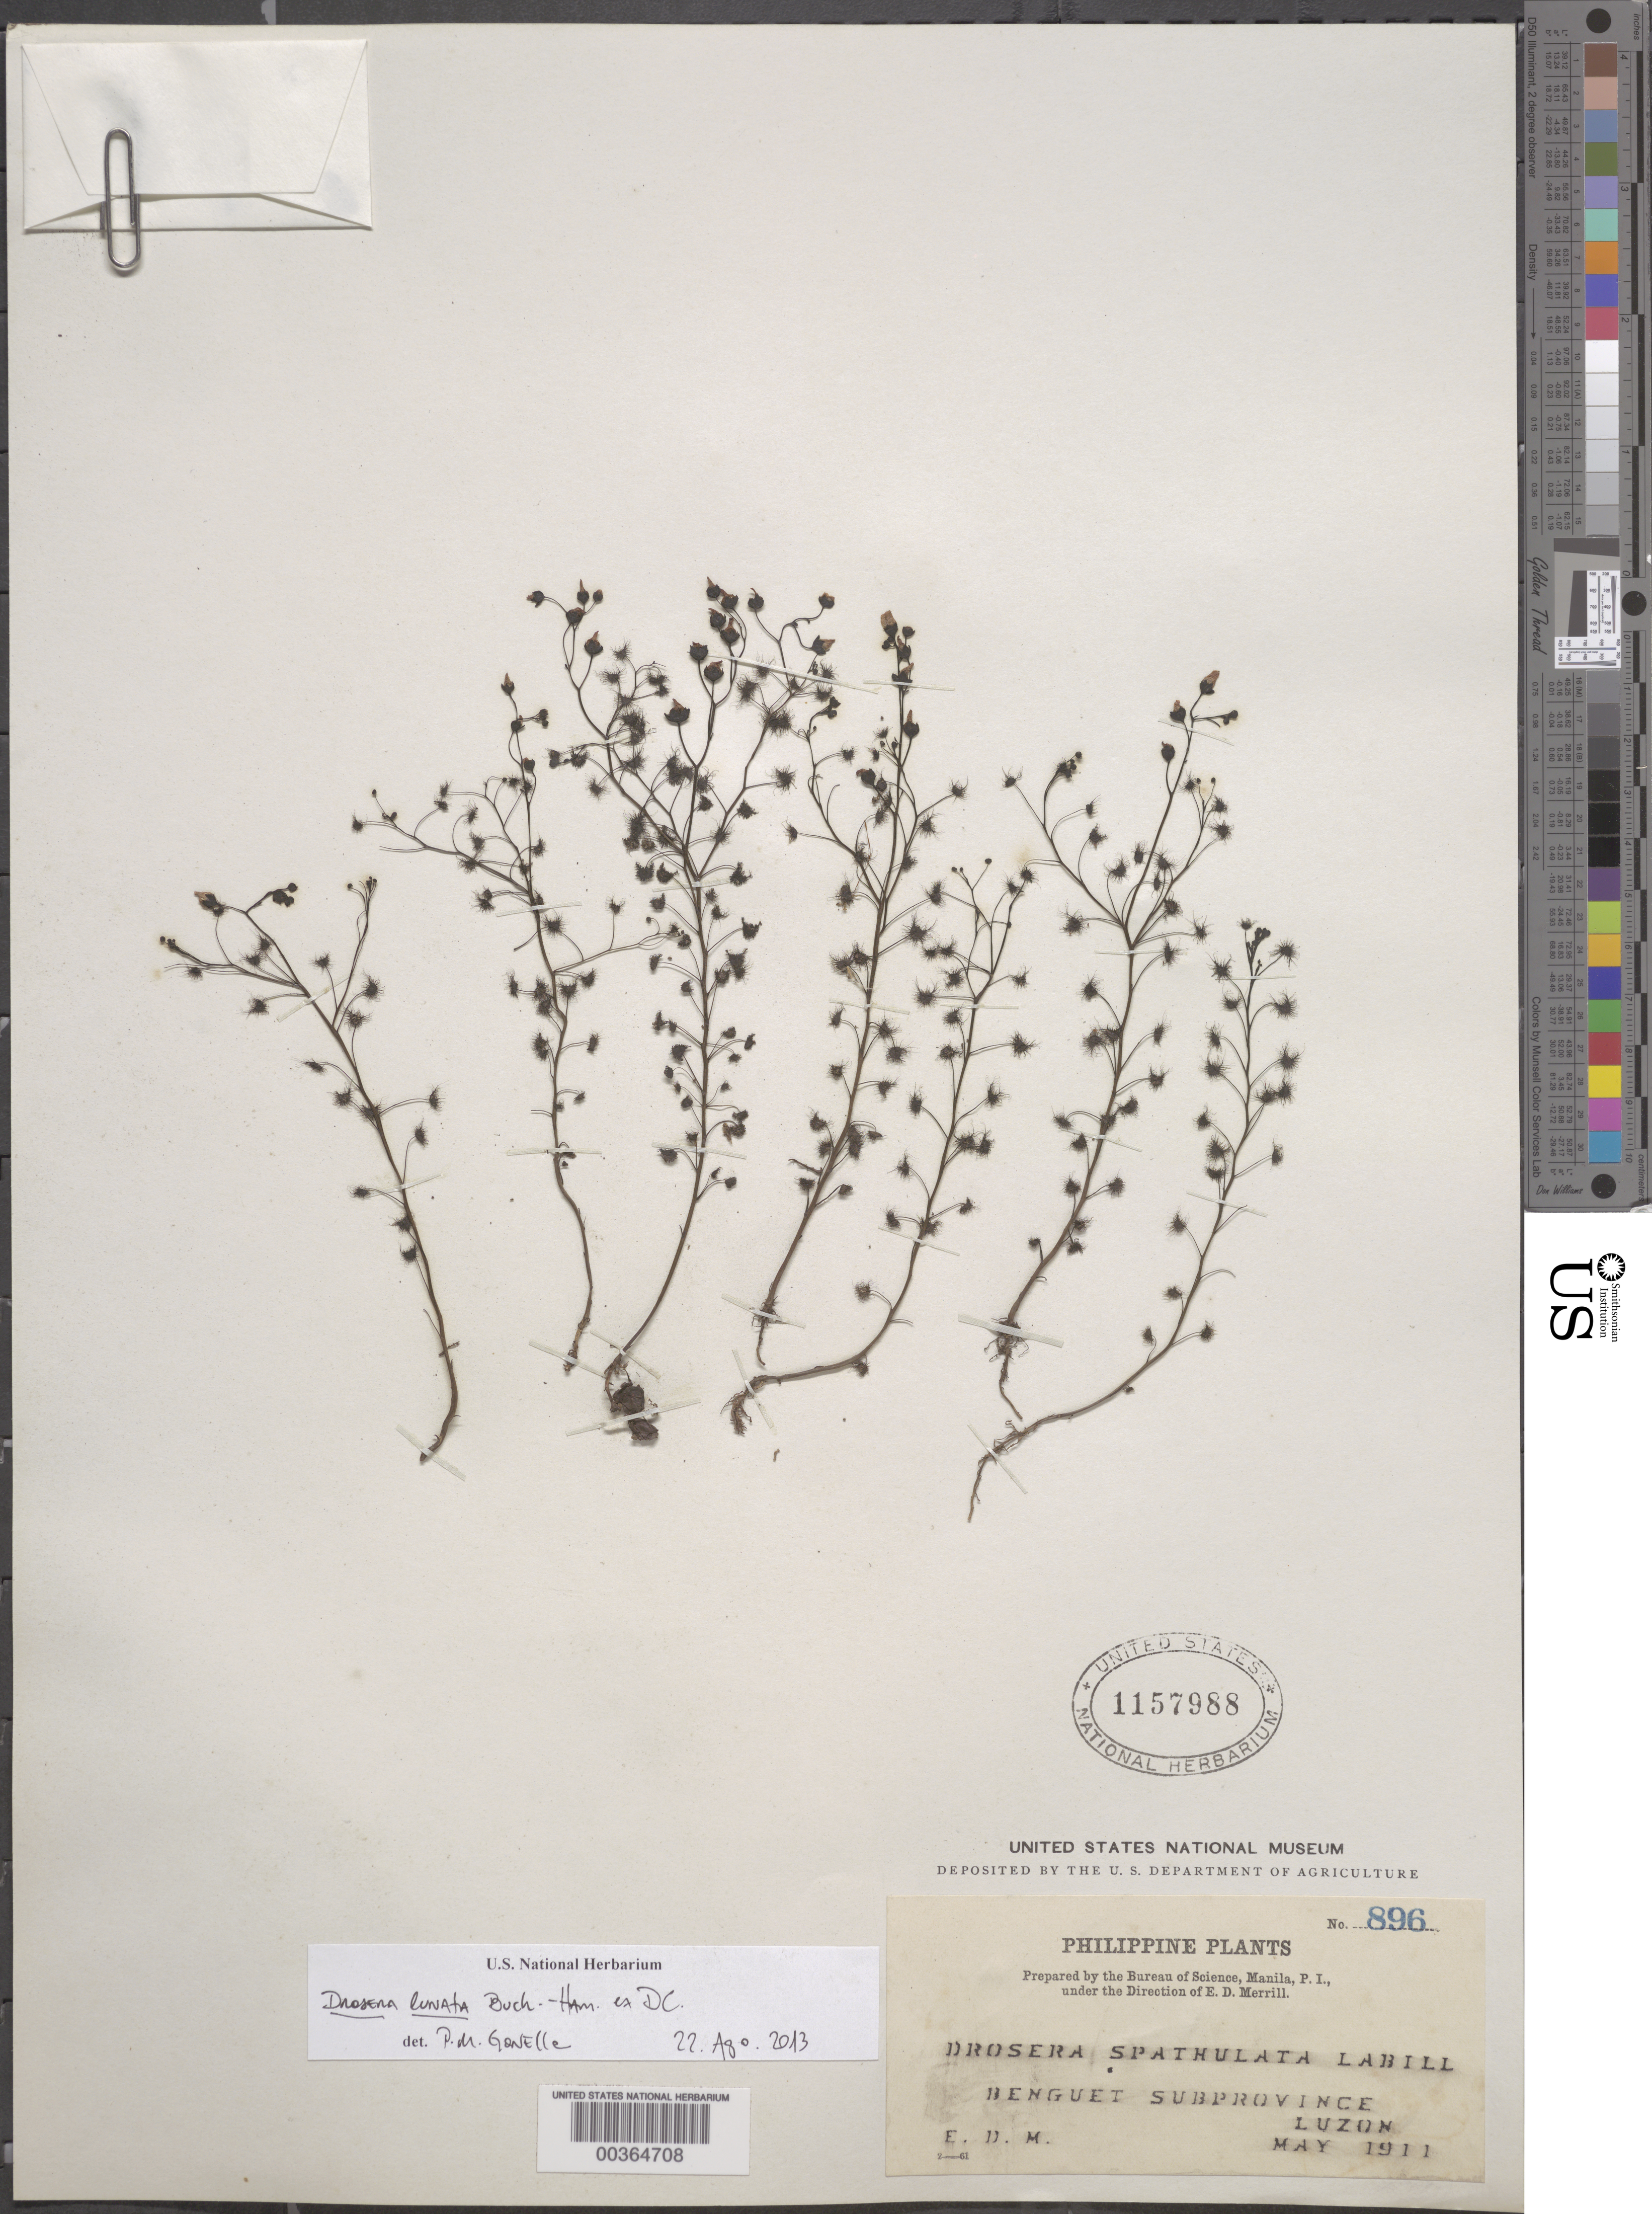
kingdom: Plantae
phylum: Tracheophyta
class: Magnoliopsida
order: Caryophyllales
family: Droseraceae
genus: Drosera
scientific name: Drosera lunata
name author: Buch.-Ham.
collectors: E. D. Merrill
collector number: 896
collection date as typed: May 1911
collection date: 1911-05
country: Philippines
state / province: Cordillera (Administrative Region)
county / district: Benguet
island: Luzon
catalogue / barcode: US 1157988